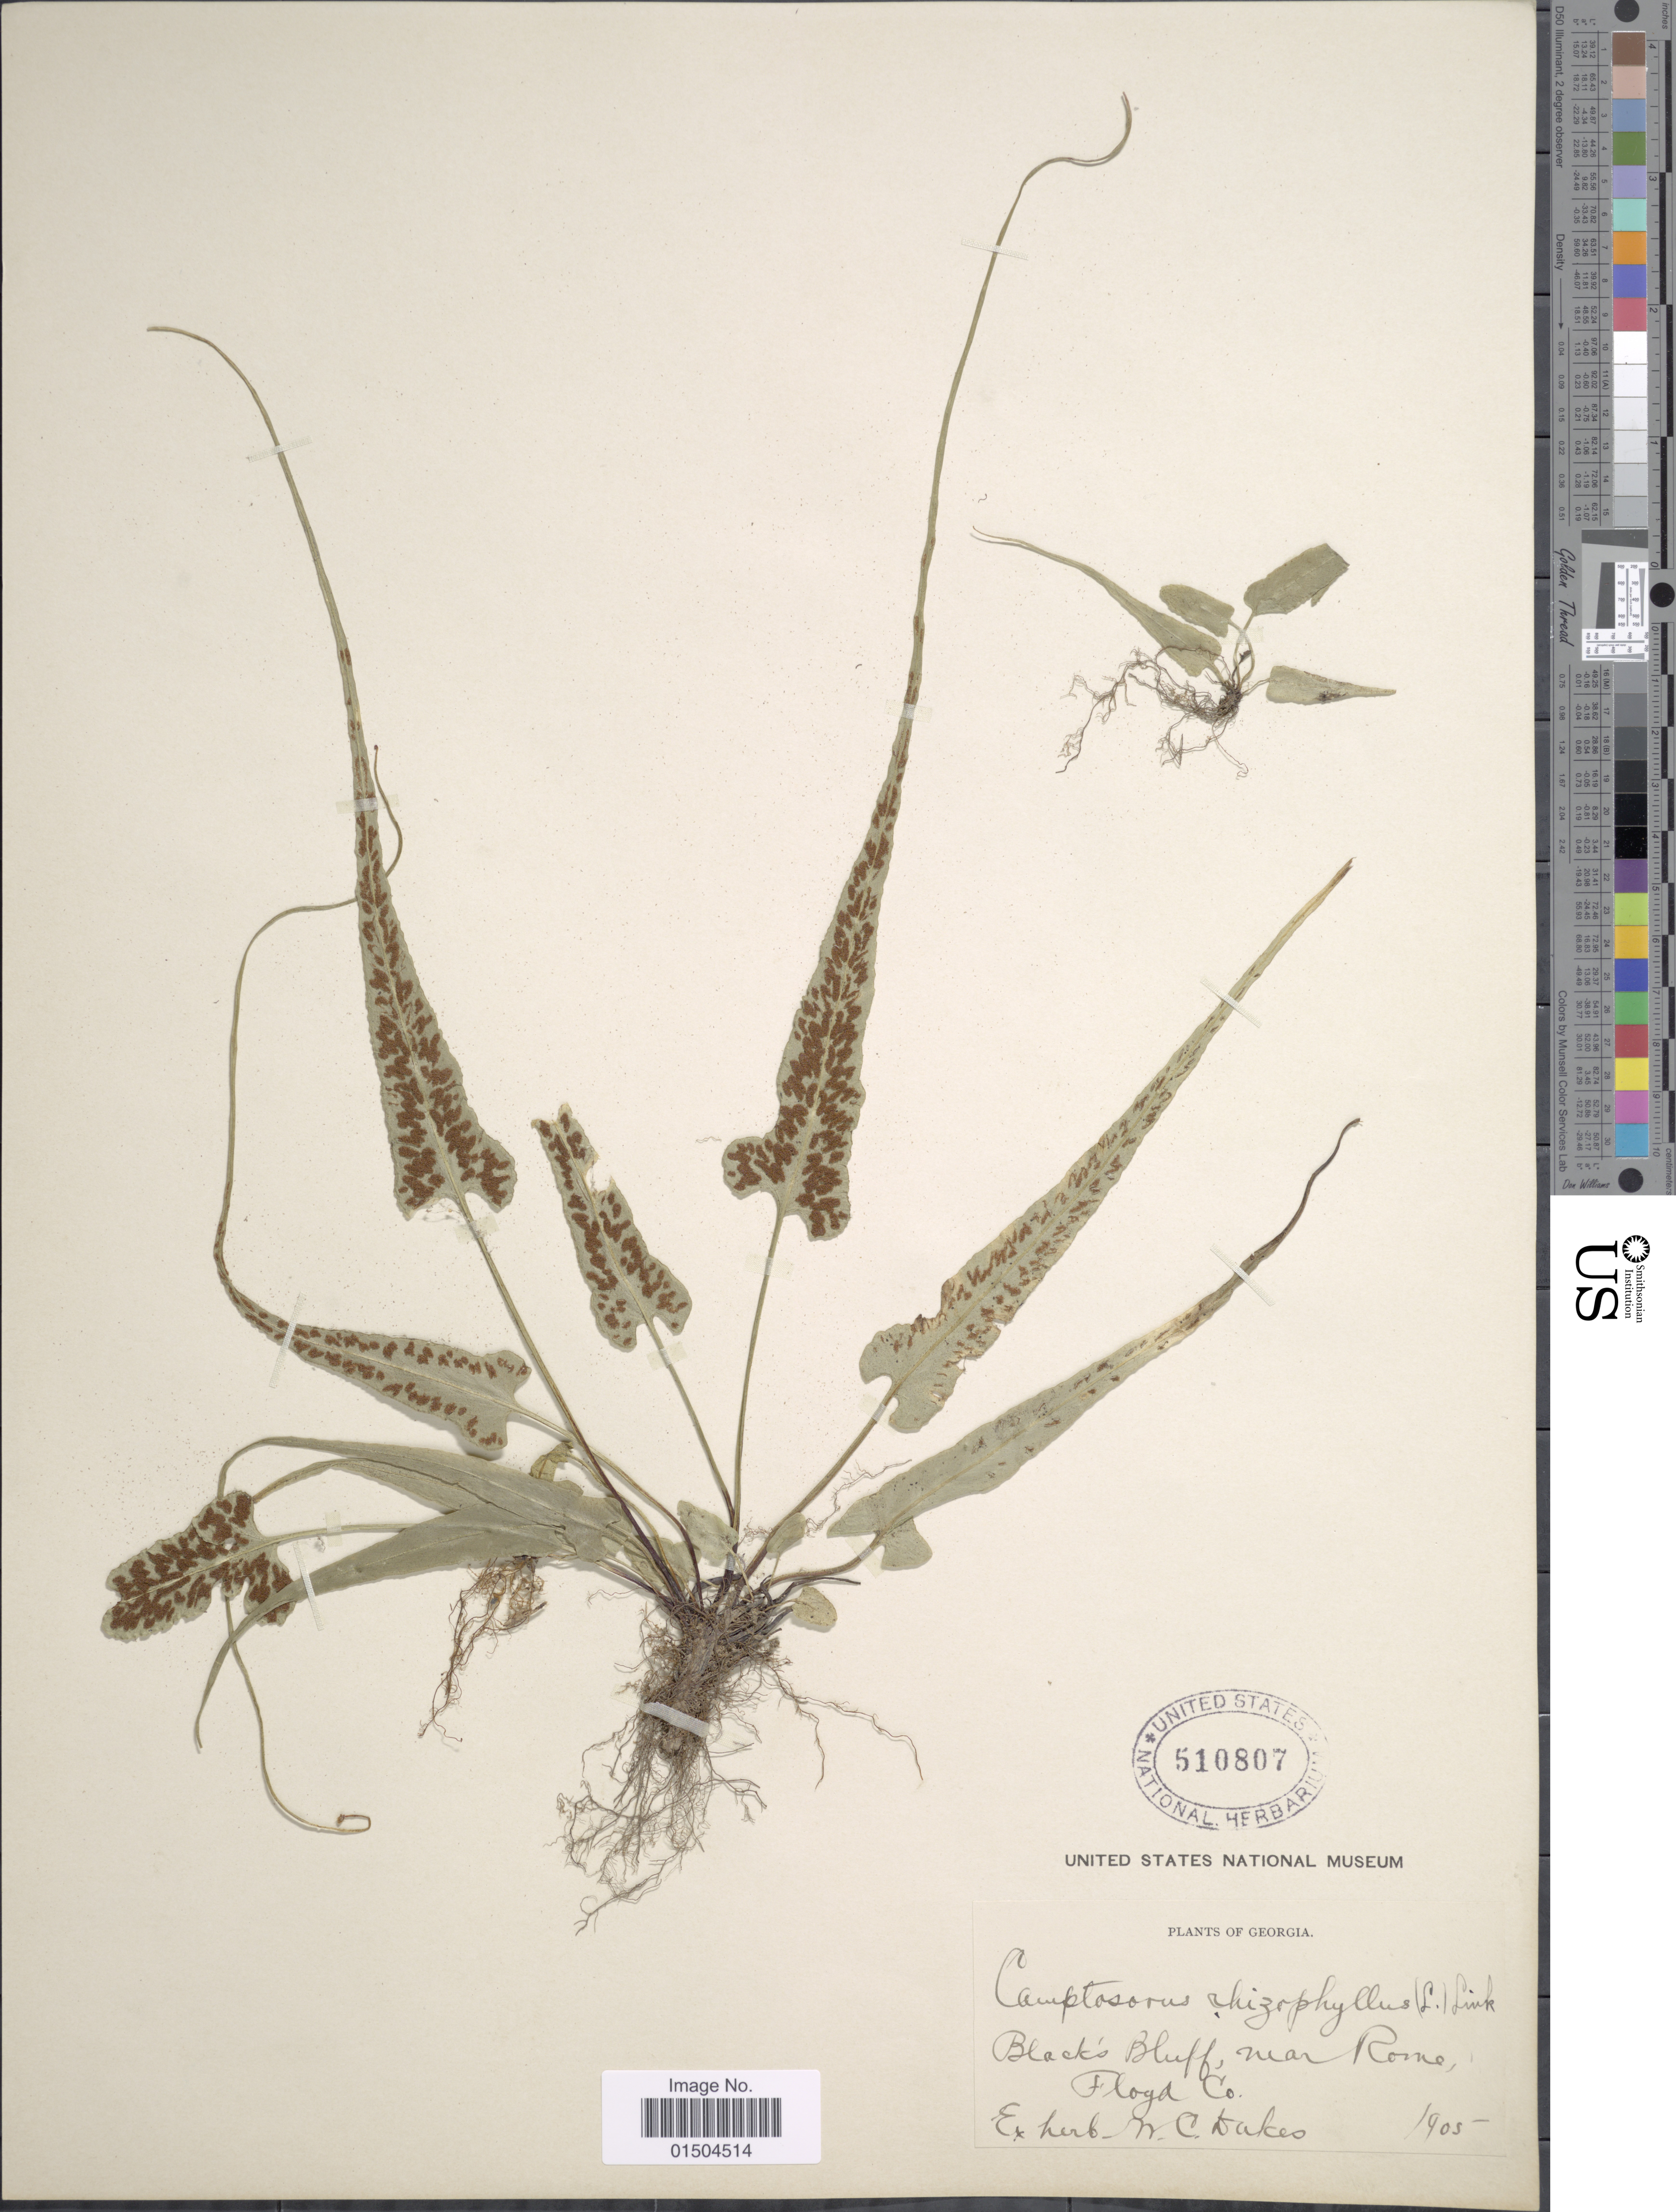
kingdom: Plantae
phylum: Tracheophyta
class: Polypodiopsida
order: Polypodiales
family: Aspleniaceae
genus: Asplenium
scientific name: Asplenium rhizophyllum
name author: L.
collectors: ex herb. W. C. Dukes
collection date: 1905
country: United States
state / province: Georgia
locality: Black's Bluff, near Rome, Floyd Co.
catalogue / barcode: US 510807